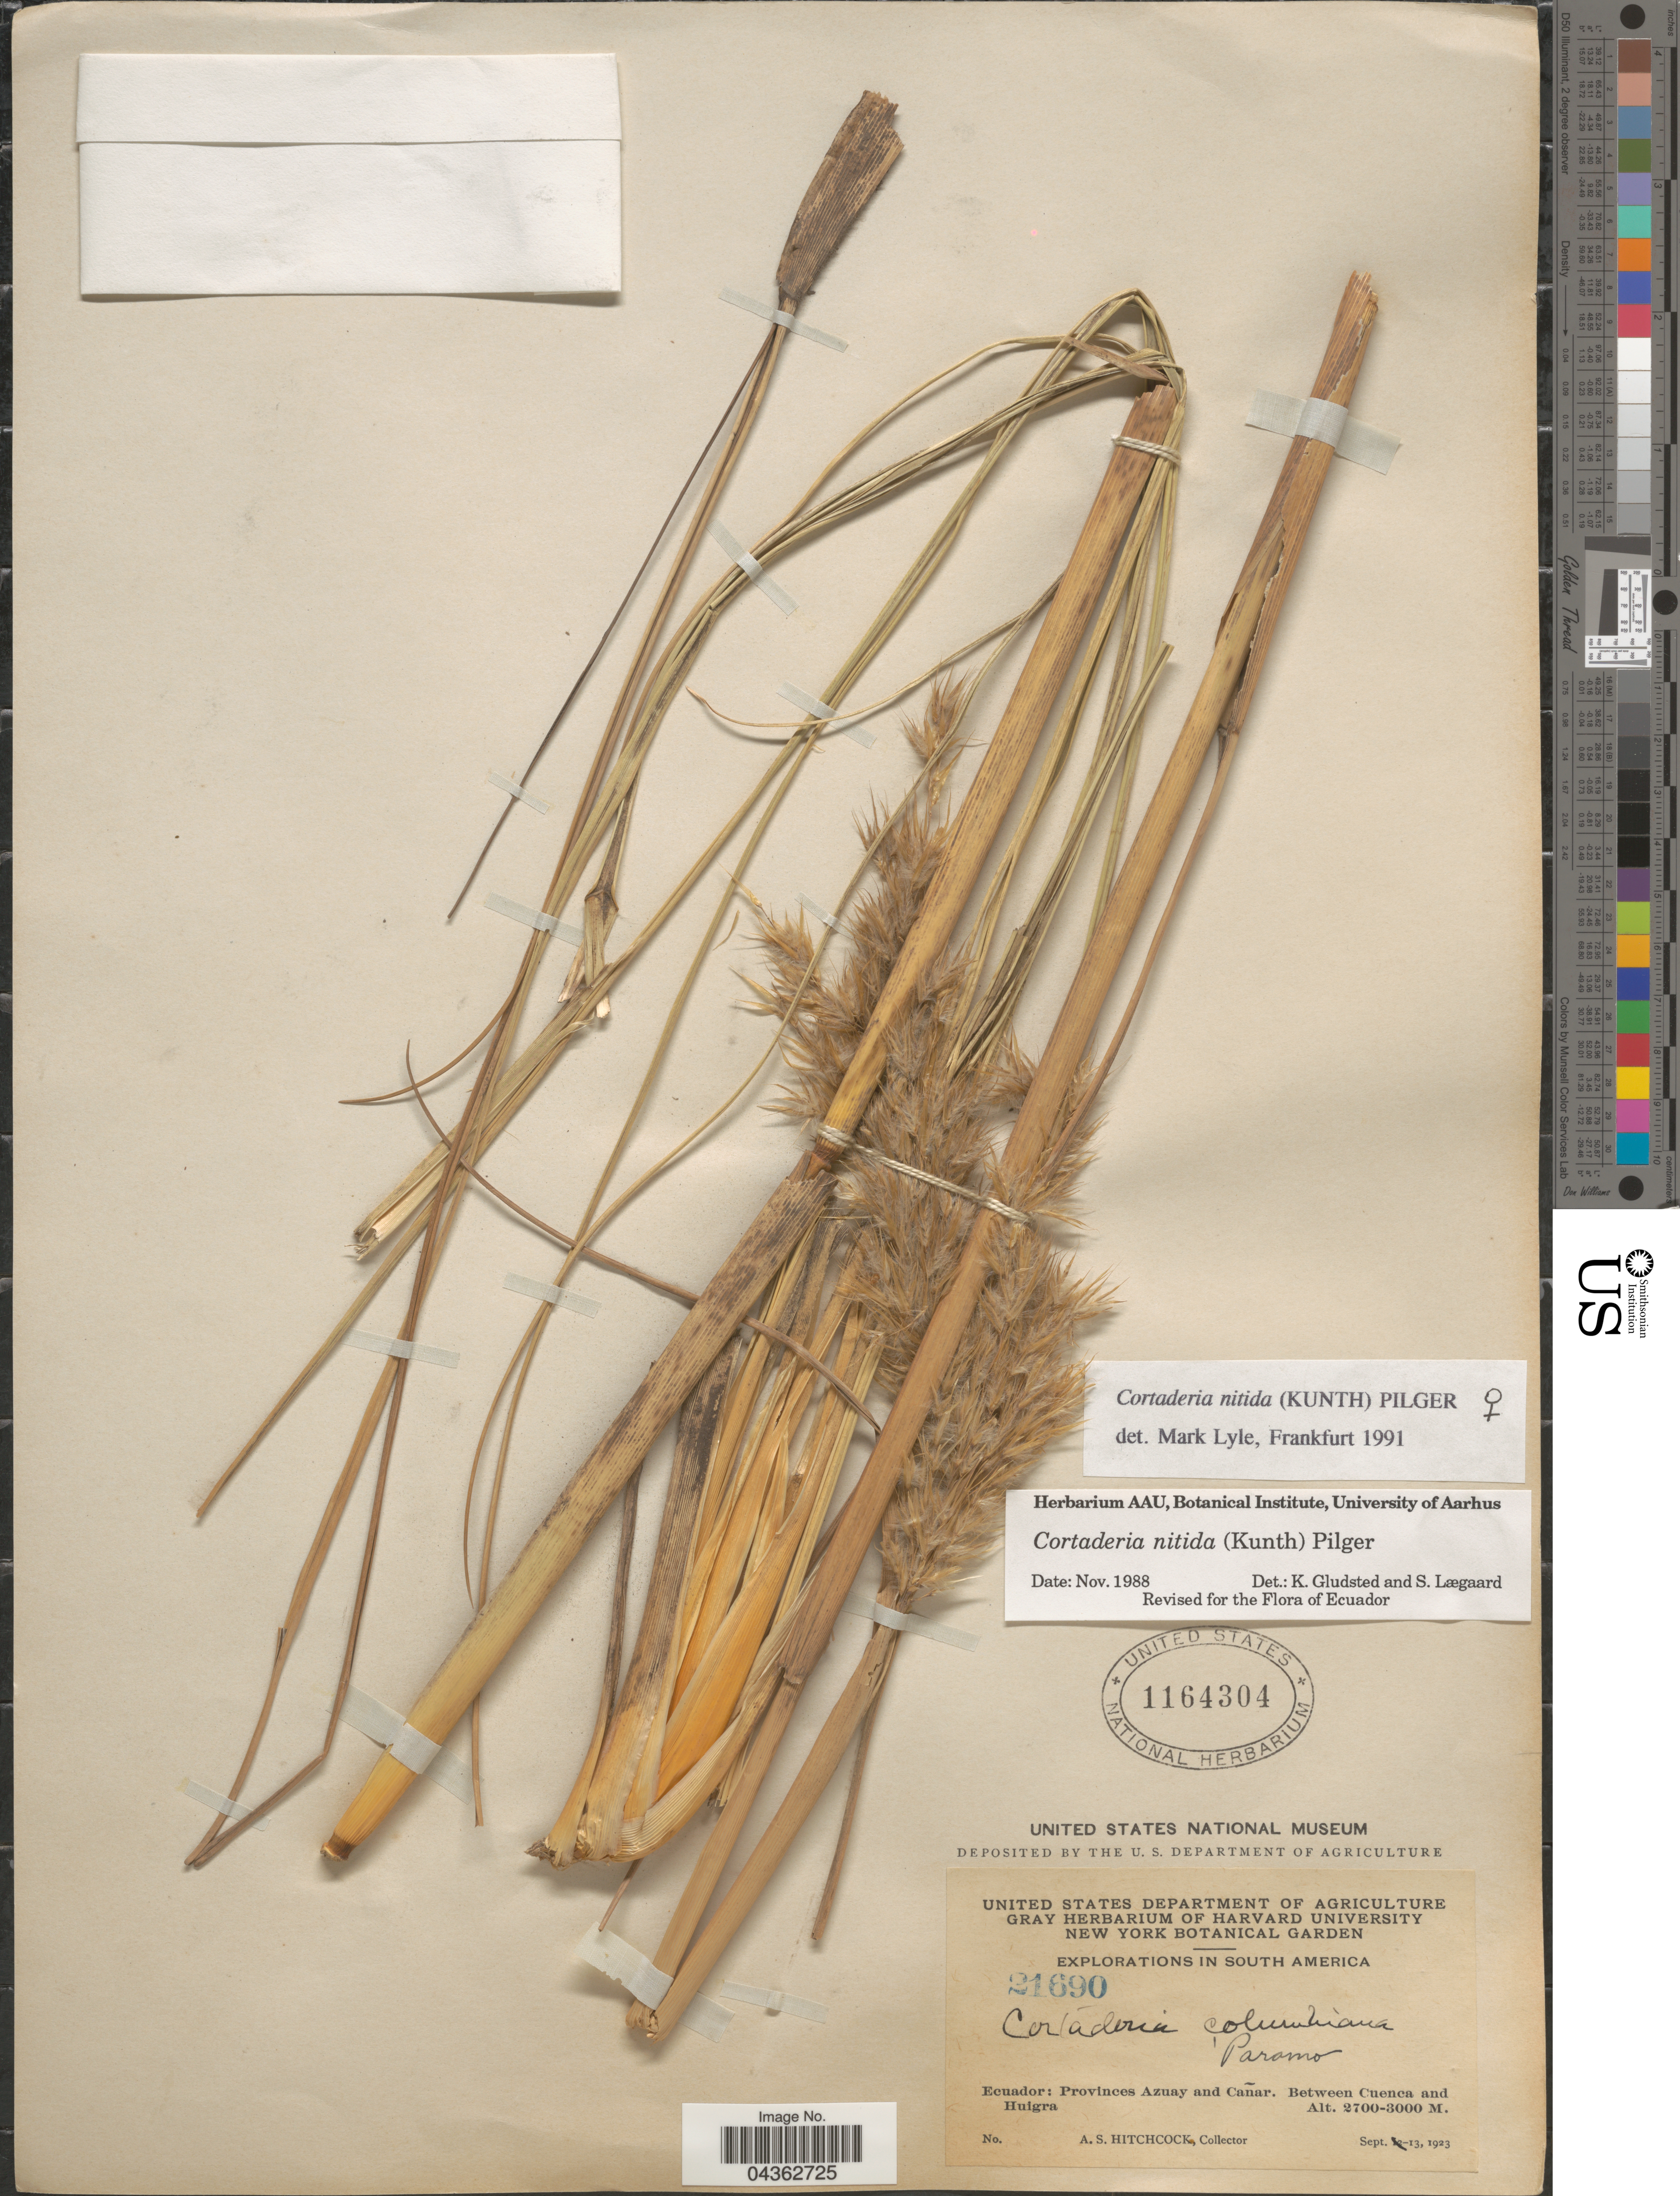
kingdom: Plantae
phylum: Tracheophyta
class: Liliopsida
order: Poales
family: Poaceae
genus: Cortaderia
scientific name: Cortaderia nitida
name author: (Kunth) Pilg.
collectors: A. S. Hitchcock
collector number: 21690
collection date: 1923-09-13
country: Ecuador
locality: Explorations in South America. Provinces Azuay and Cañar. Between Cuenca and Huigra.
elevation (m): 2700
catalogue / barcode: US 1164304